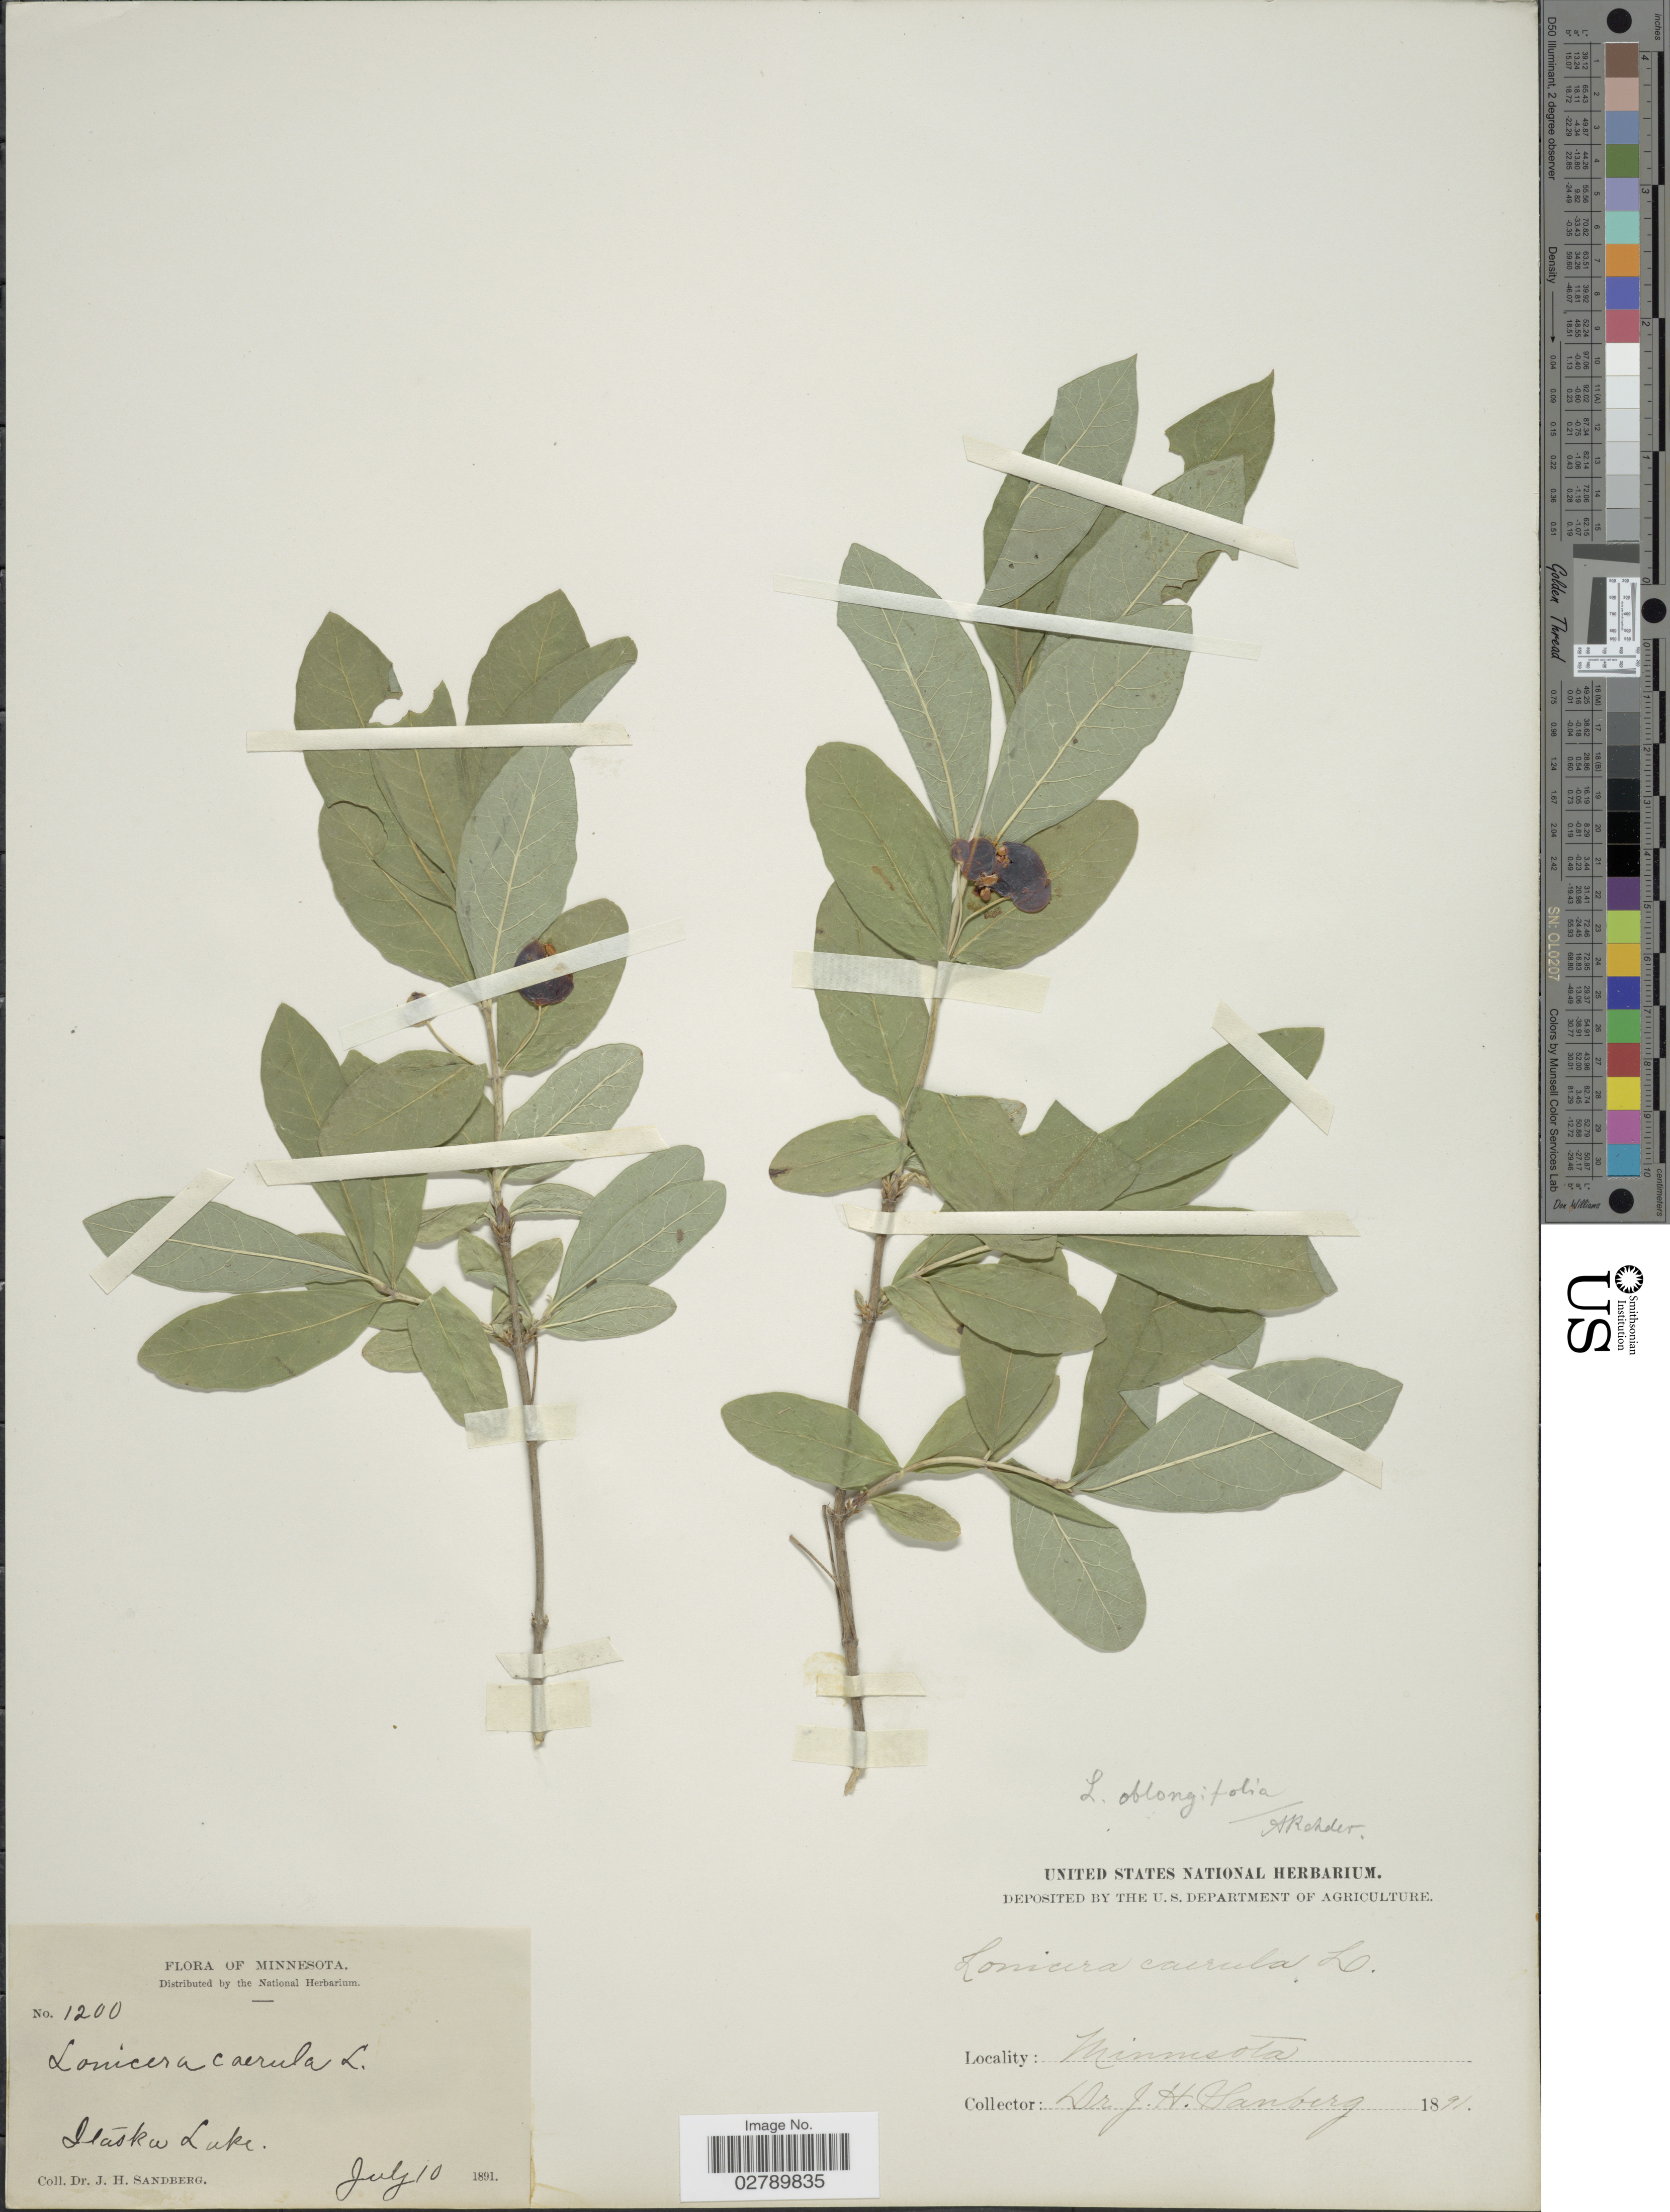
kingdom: Plantae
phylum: Tracheophyta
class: Magnoliopsida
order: Dipsacales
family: Caprifoliaceae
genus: Lonicera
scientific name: Lonicera oblongifolia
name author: Hook.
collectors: J. H. Sandberg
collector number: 1200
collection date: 1891-07-10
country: United States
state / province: Minnesota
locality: Itaska Lake.